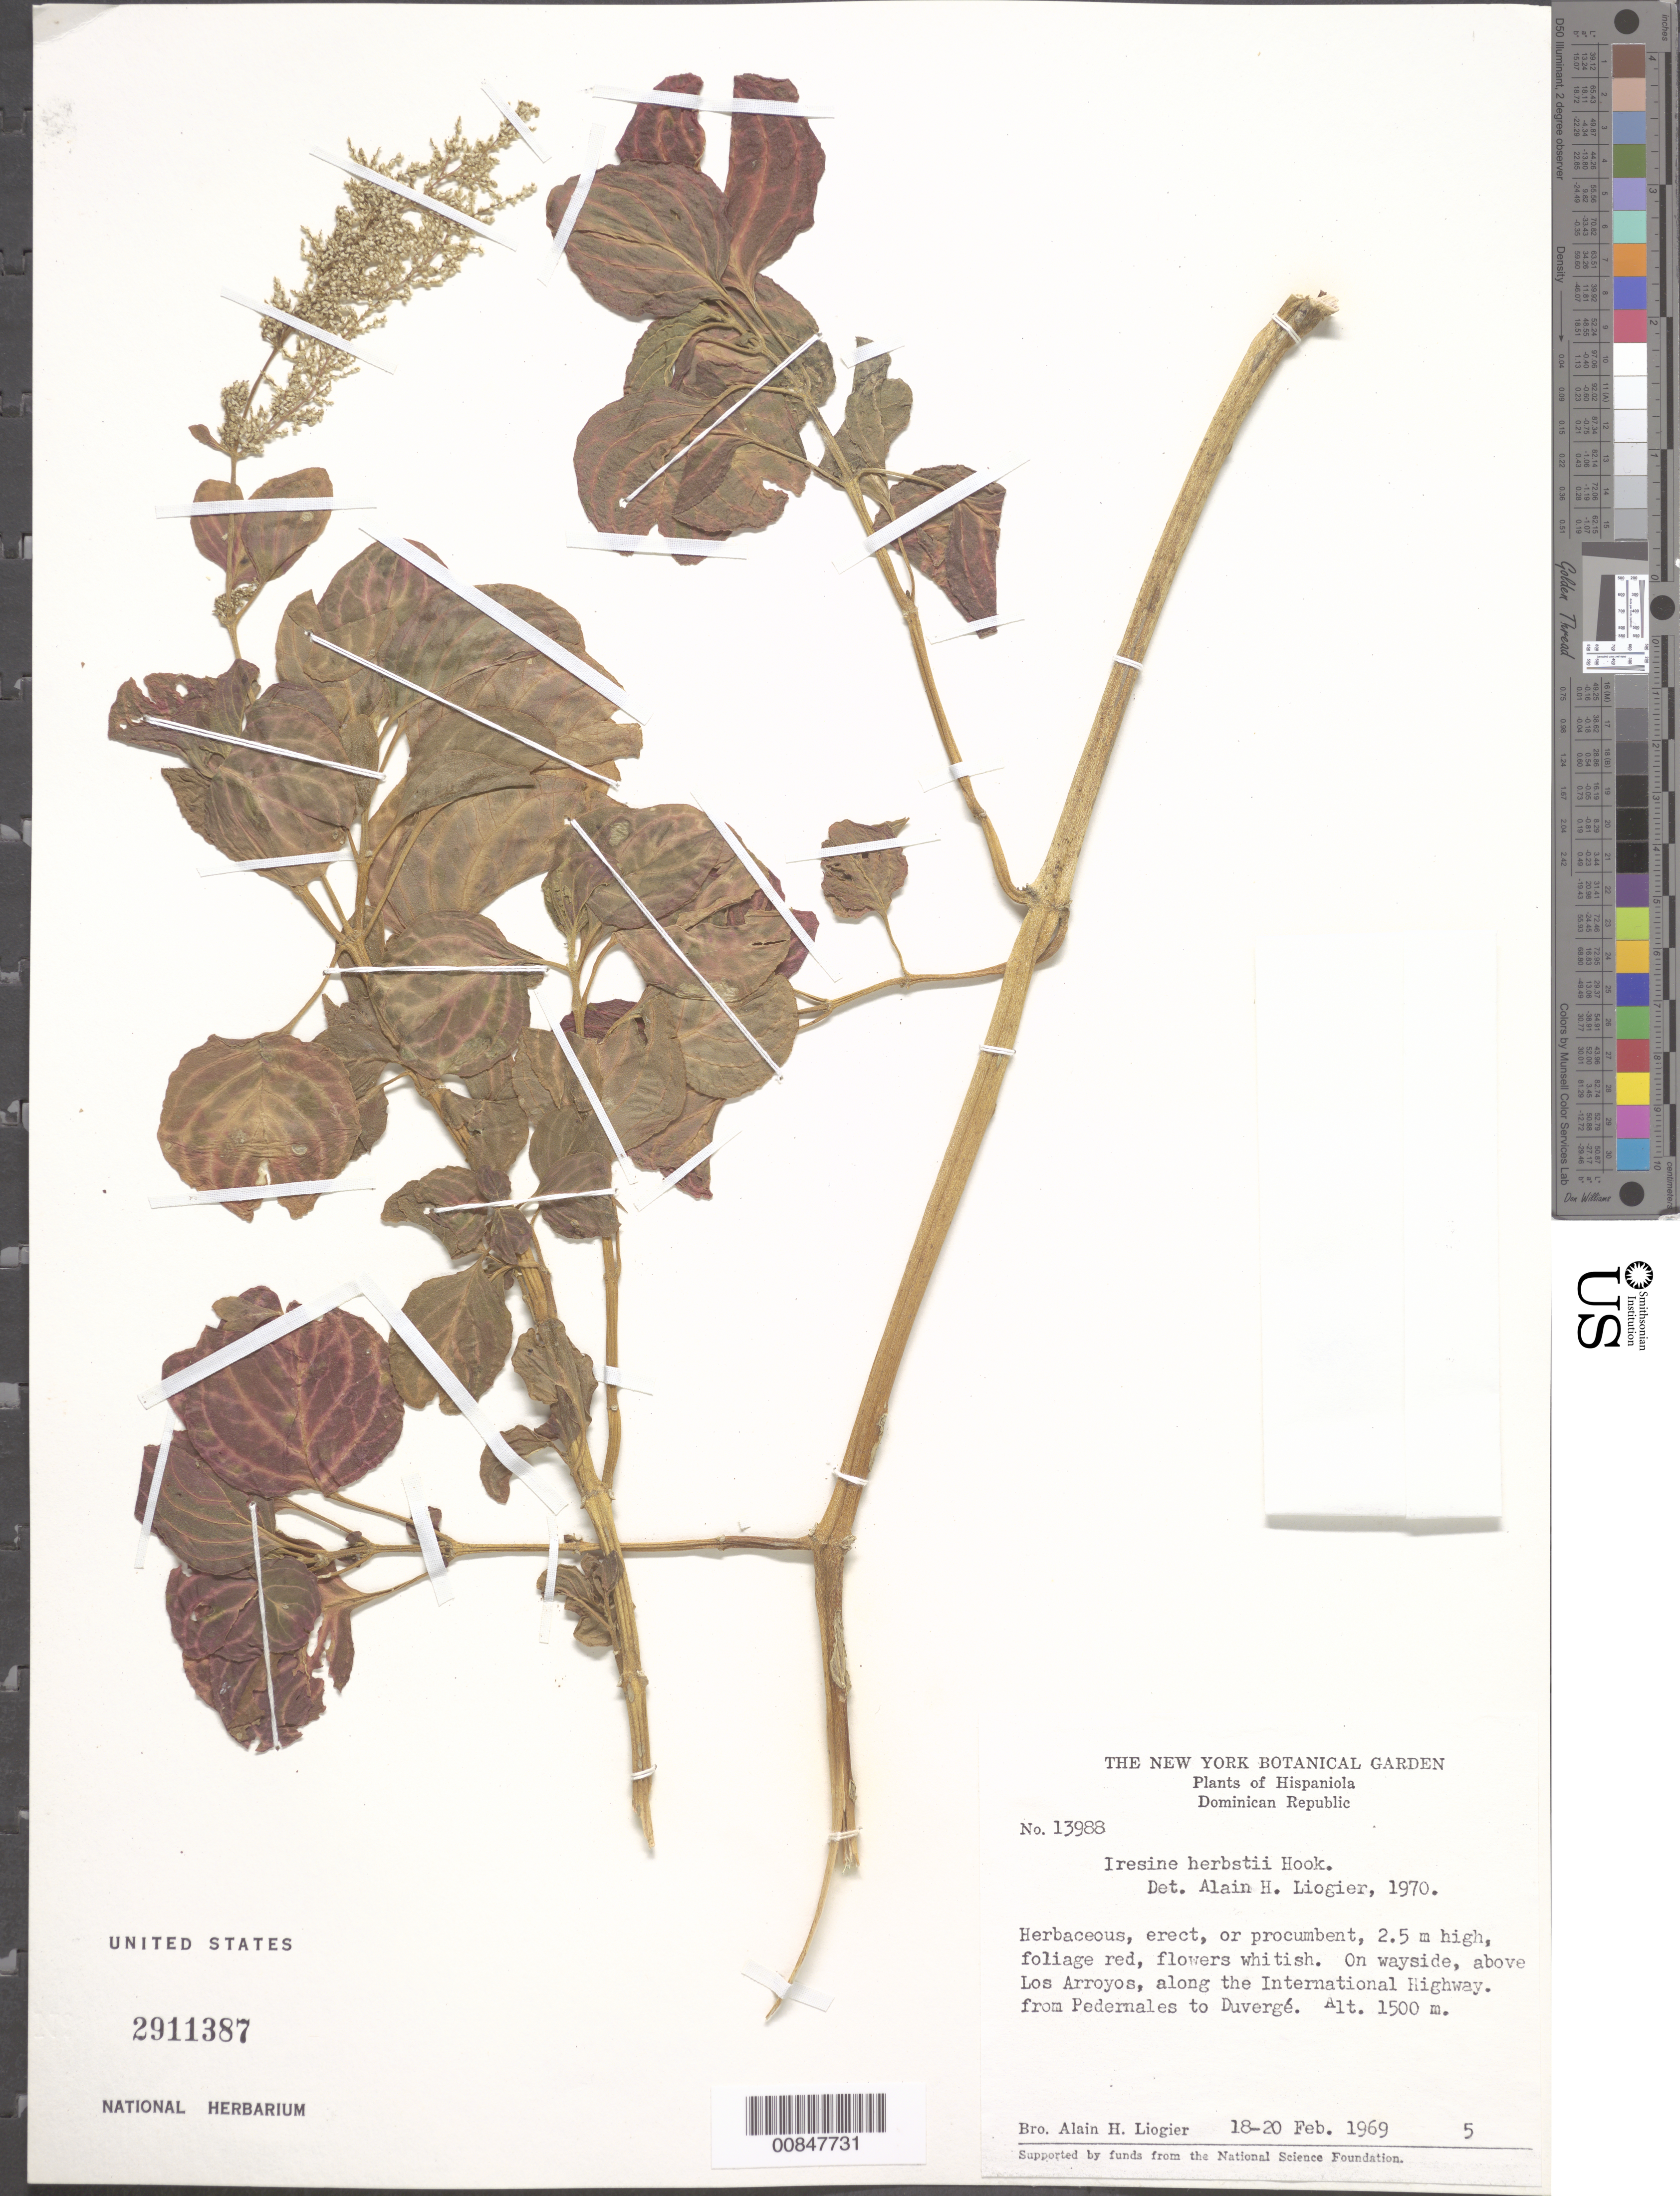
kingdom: Plantae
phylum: Tracheophyta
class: Magnoliopsida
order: Caryophyllales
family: Amaranthaceae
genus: Iresine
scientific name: Iresine herbstii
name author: Hook.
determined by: Liogier, Alain H.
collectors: A. H. Liogier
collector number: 13988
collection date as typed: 18 Feb 1969 to 20 Feb 1969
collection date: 1969-02-18/1969-02-20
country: Dominican Republic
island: Hispaniola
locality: Above Los Arroyos, along the International Highway frrom Pedernales to Duvergé.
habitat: On wayside.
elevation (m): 1500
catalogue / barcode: US 2911387